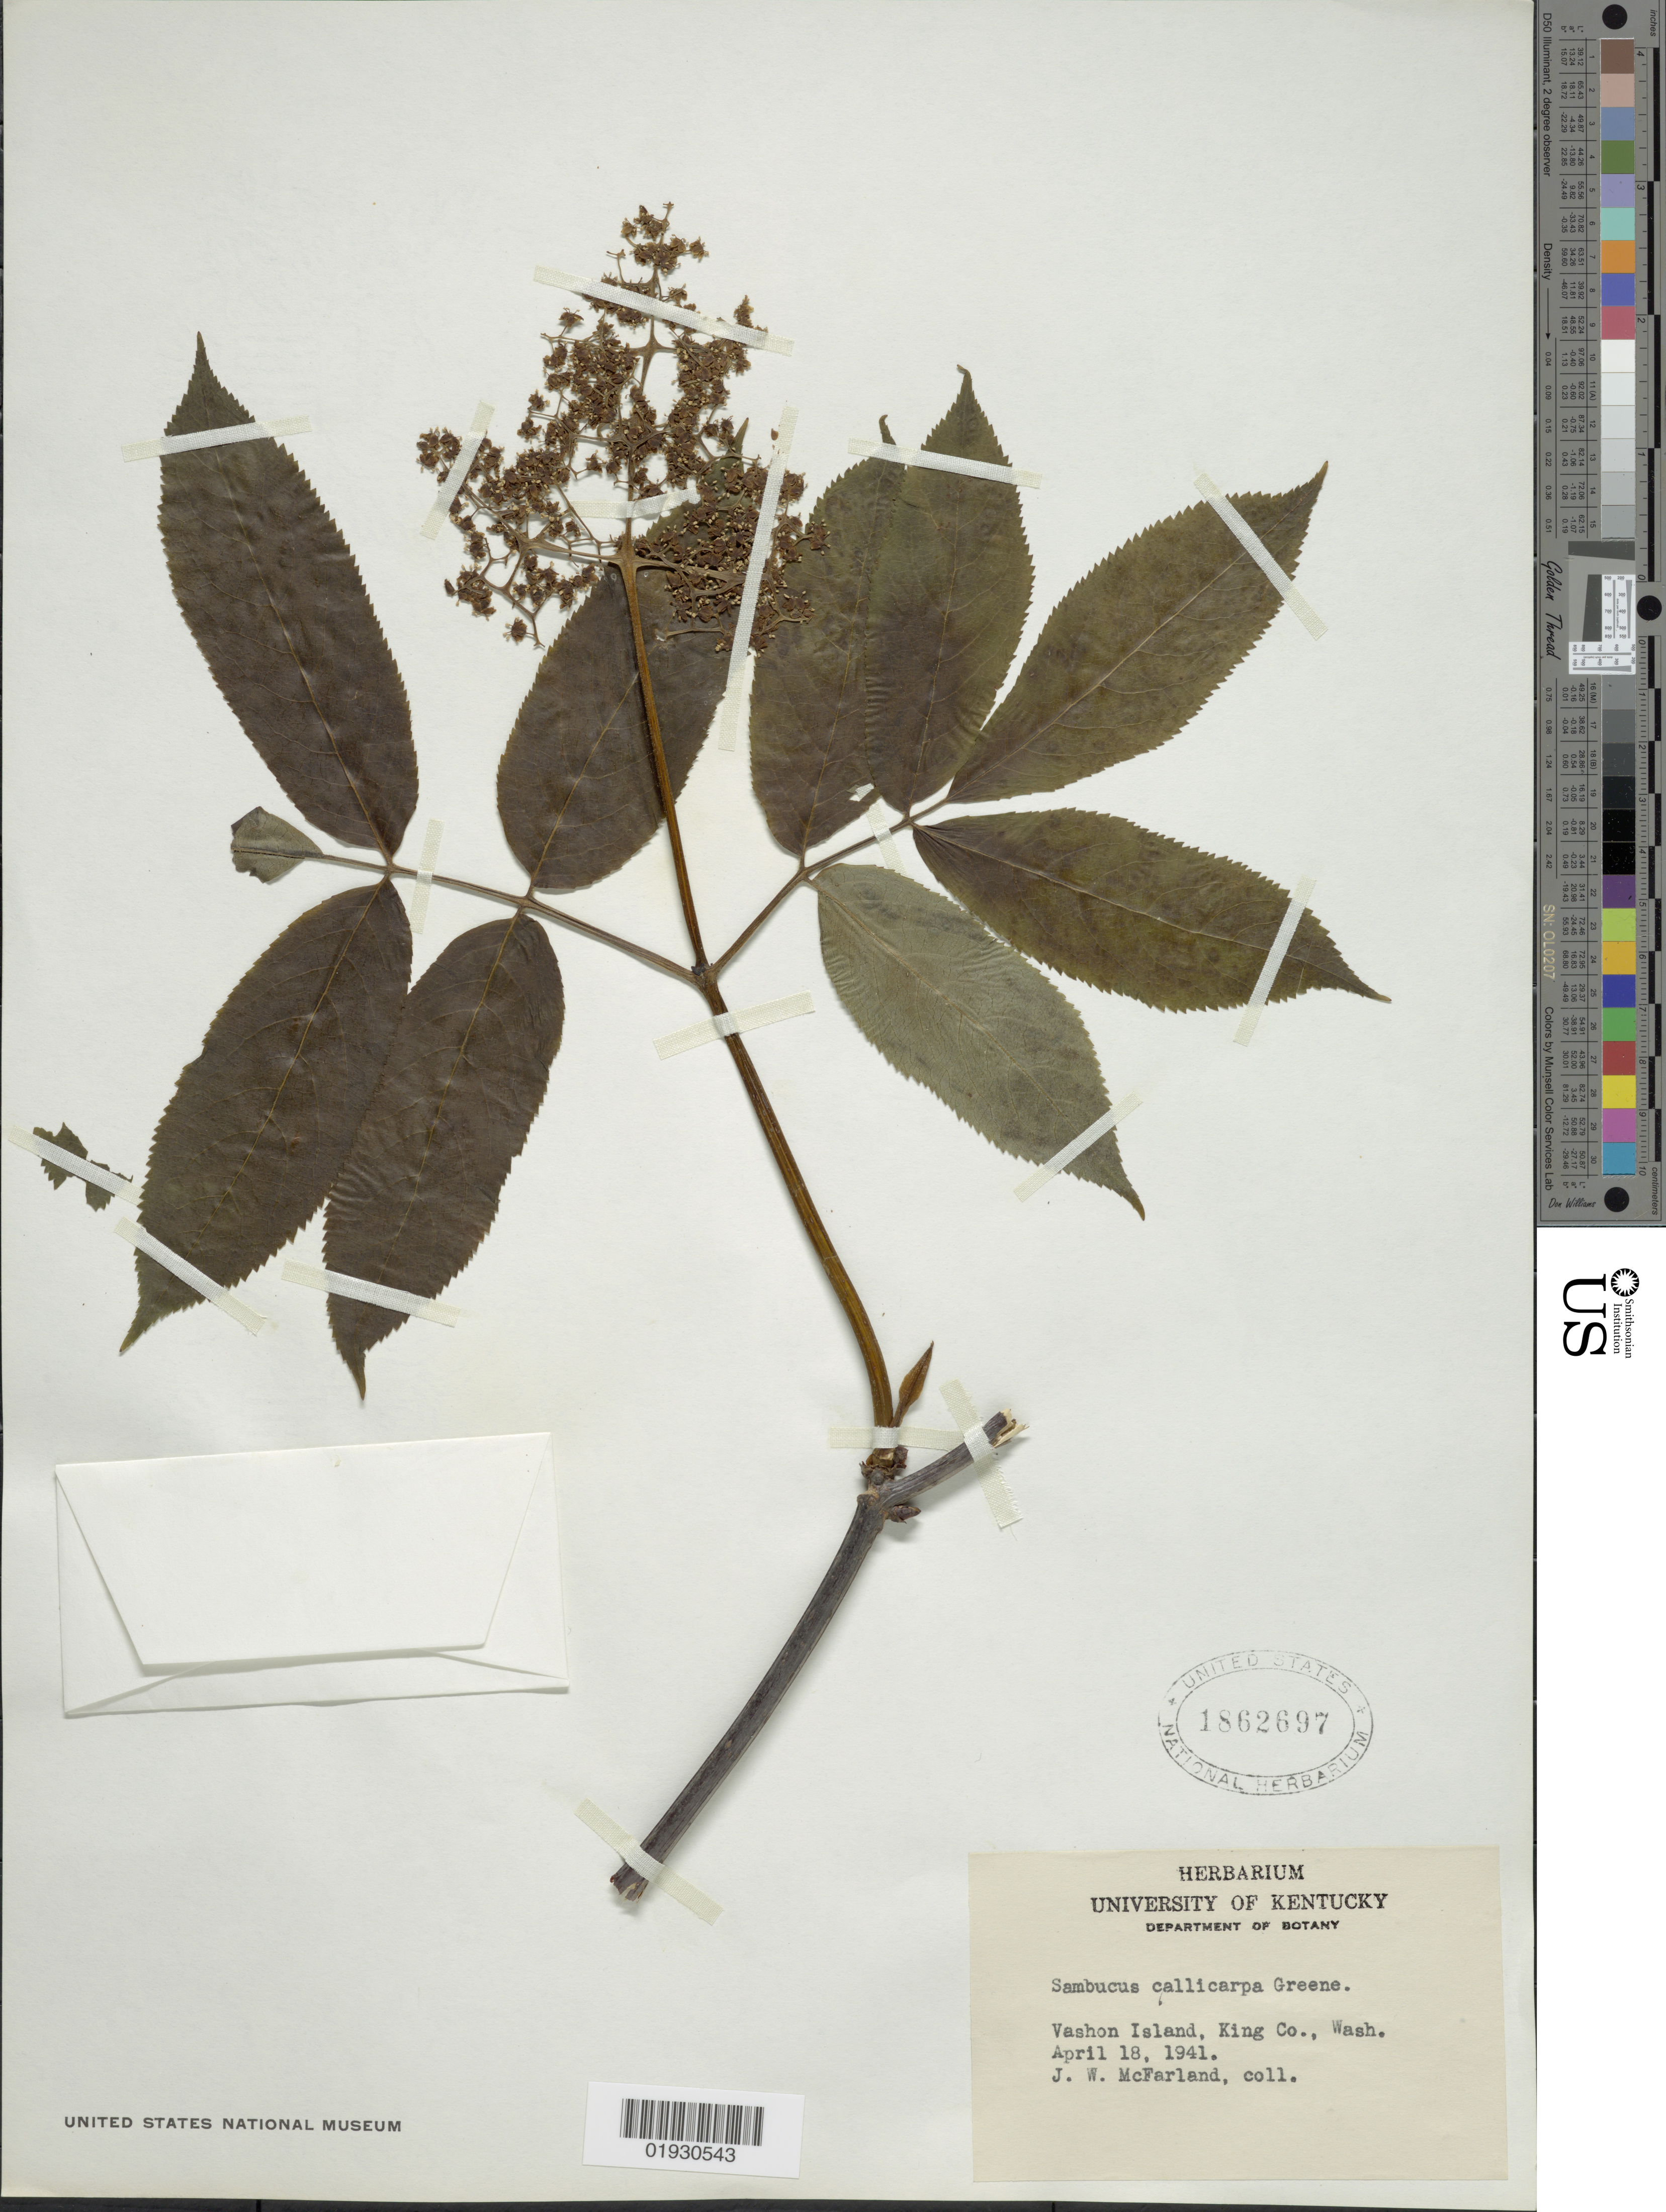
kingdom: Plantae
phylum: Tracheophyta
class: Magnoliopsida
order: Dipsacales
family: Viburnaceae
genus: Sambucus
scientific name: Sambucus callicarpa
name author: Greene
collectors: J. Mcfarland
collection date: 1941-04-18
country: United States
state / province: Washington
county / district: King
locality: Vashon Island, King Co.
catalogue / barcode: US 1862697